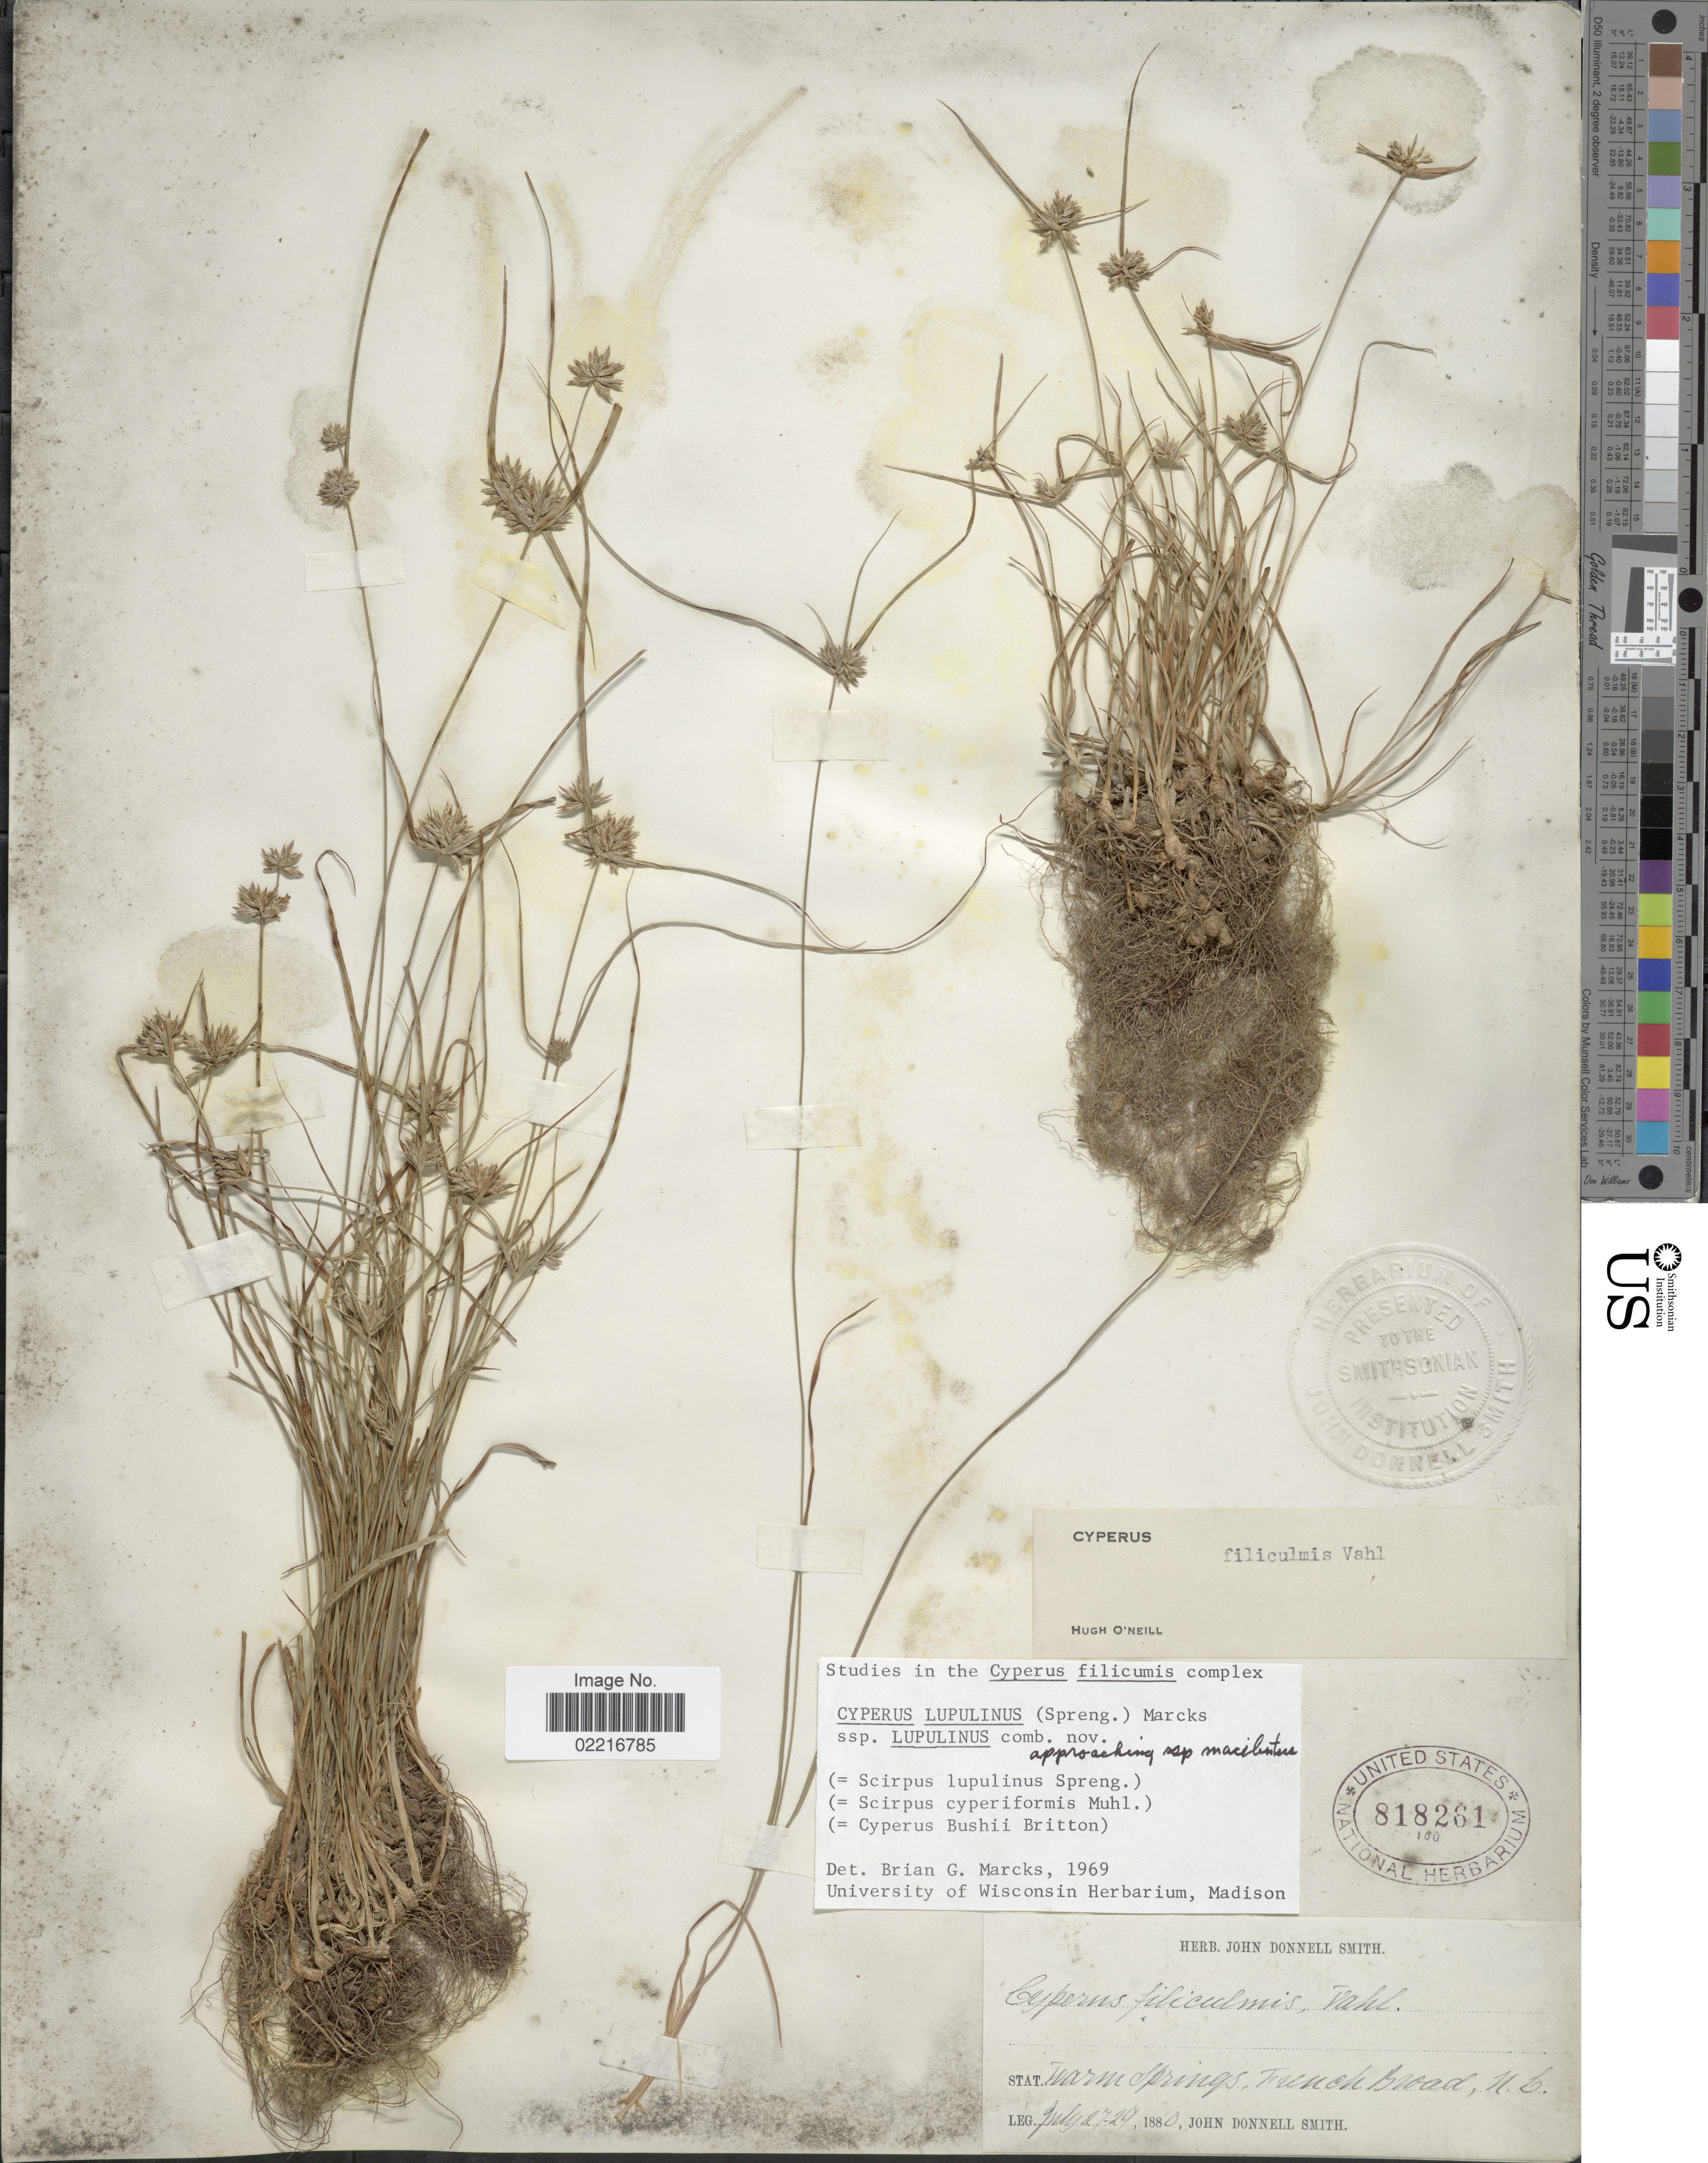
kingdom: Plantae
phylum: Tracheophyta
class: Liliopsida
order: Poales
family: Cyperaceae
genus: Cyperus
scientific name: Cyperus lupulinus subsp. lupulinus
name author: (Spreng.) Marcks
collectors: J. Donnell Smith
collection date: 1880-07-27/1880-07-29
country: United States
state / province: North Carolina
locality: Warm Springs, French Broad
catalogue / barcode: US 818261